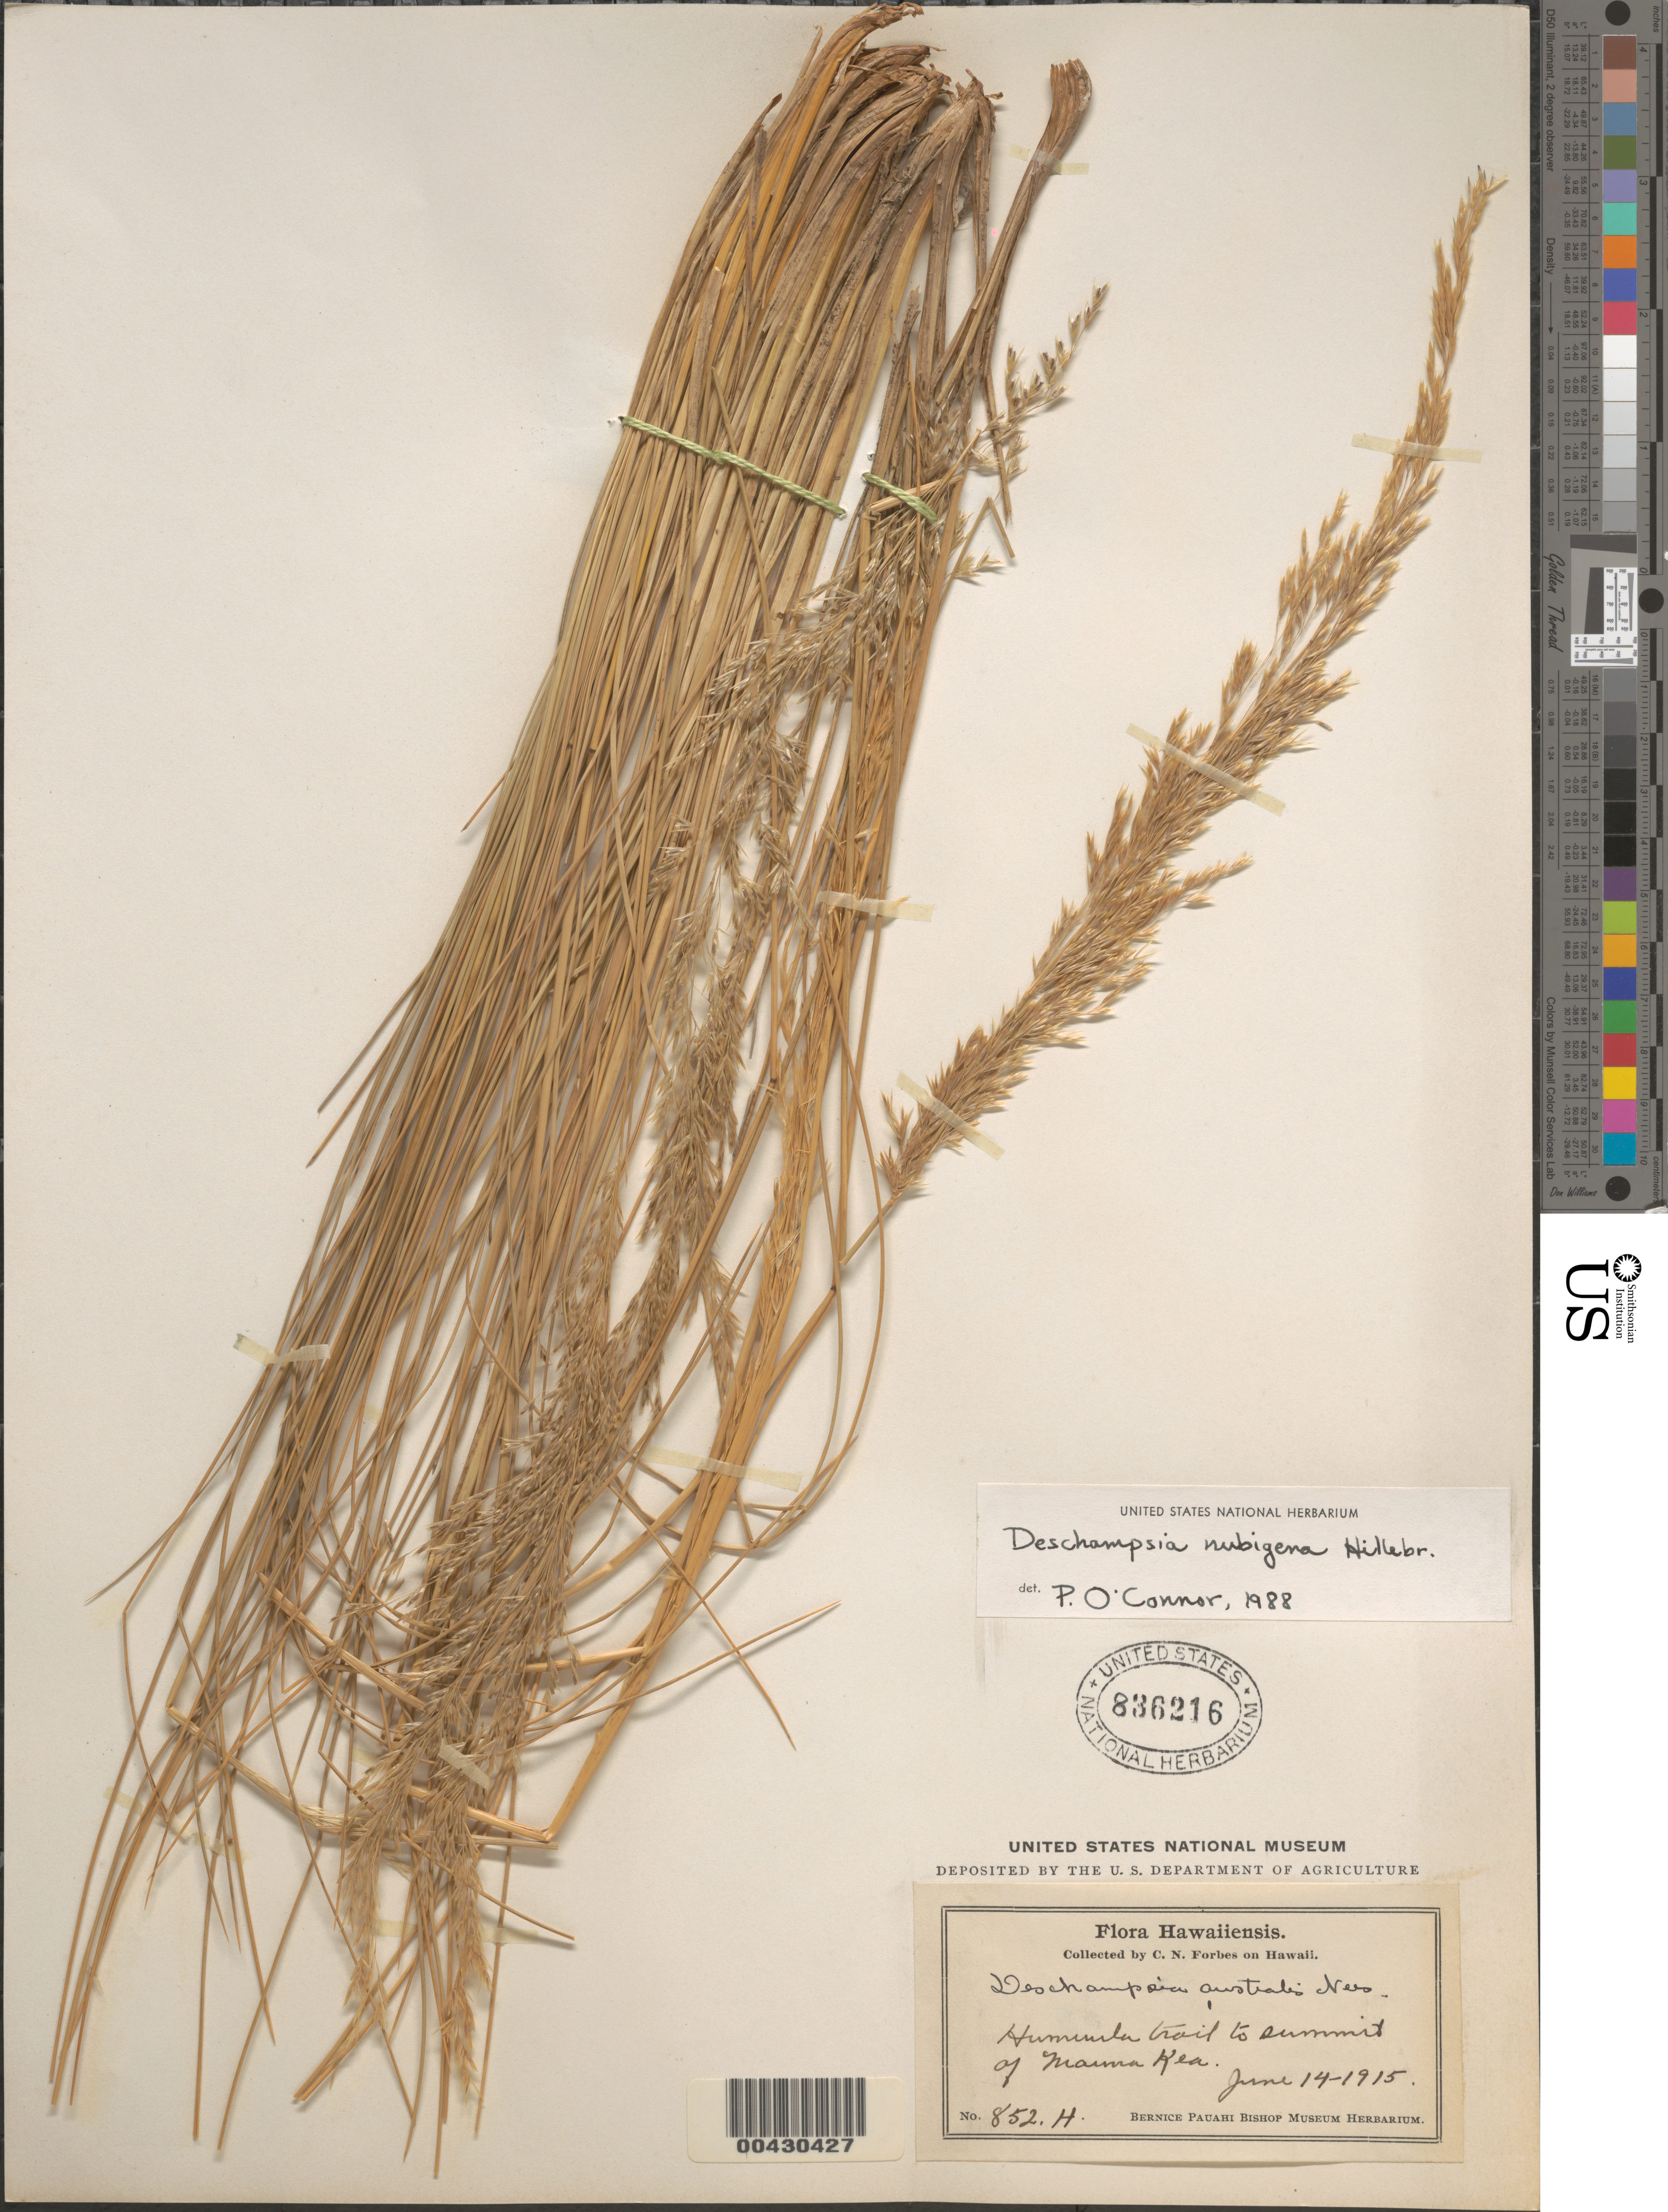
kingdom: Plantae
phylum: Tracheophyta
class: Liliopsida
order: Poales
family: Poaceae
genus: Deschampsia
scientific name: Deschampsia nubigena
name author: Hillebr.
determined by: O'Connor, P.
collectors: C. N. Forbes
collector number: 852.H.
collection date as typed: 14 Jun 1915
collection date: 1915-06-14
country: United States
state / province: Hawaii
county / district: Hawaii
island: Hawaii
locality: Humuula trail to summit of Mauna Kea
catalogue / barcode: US 836216